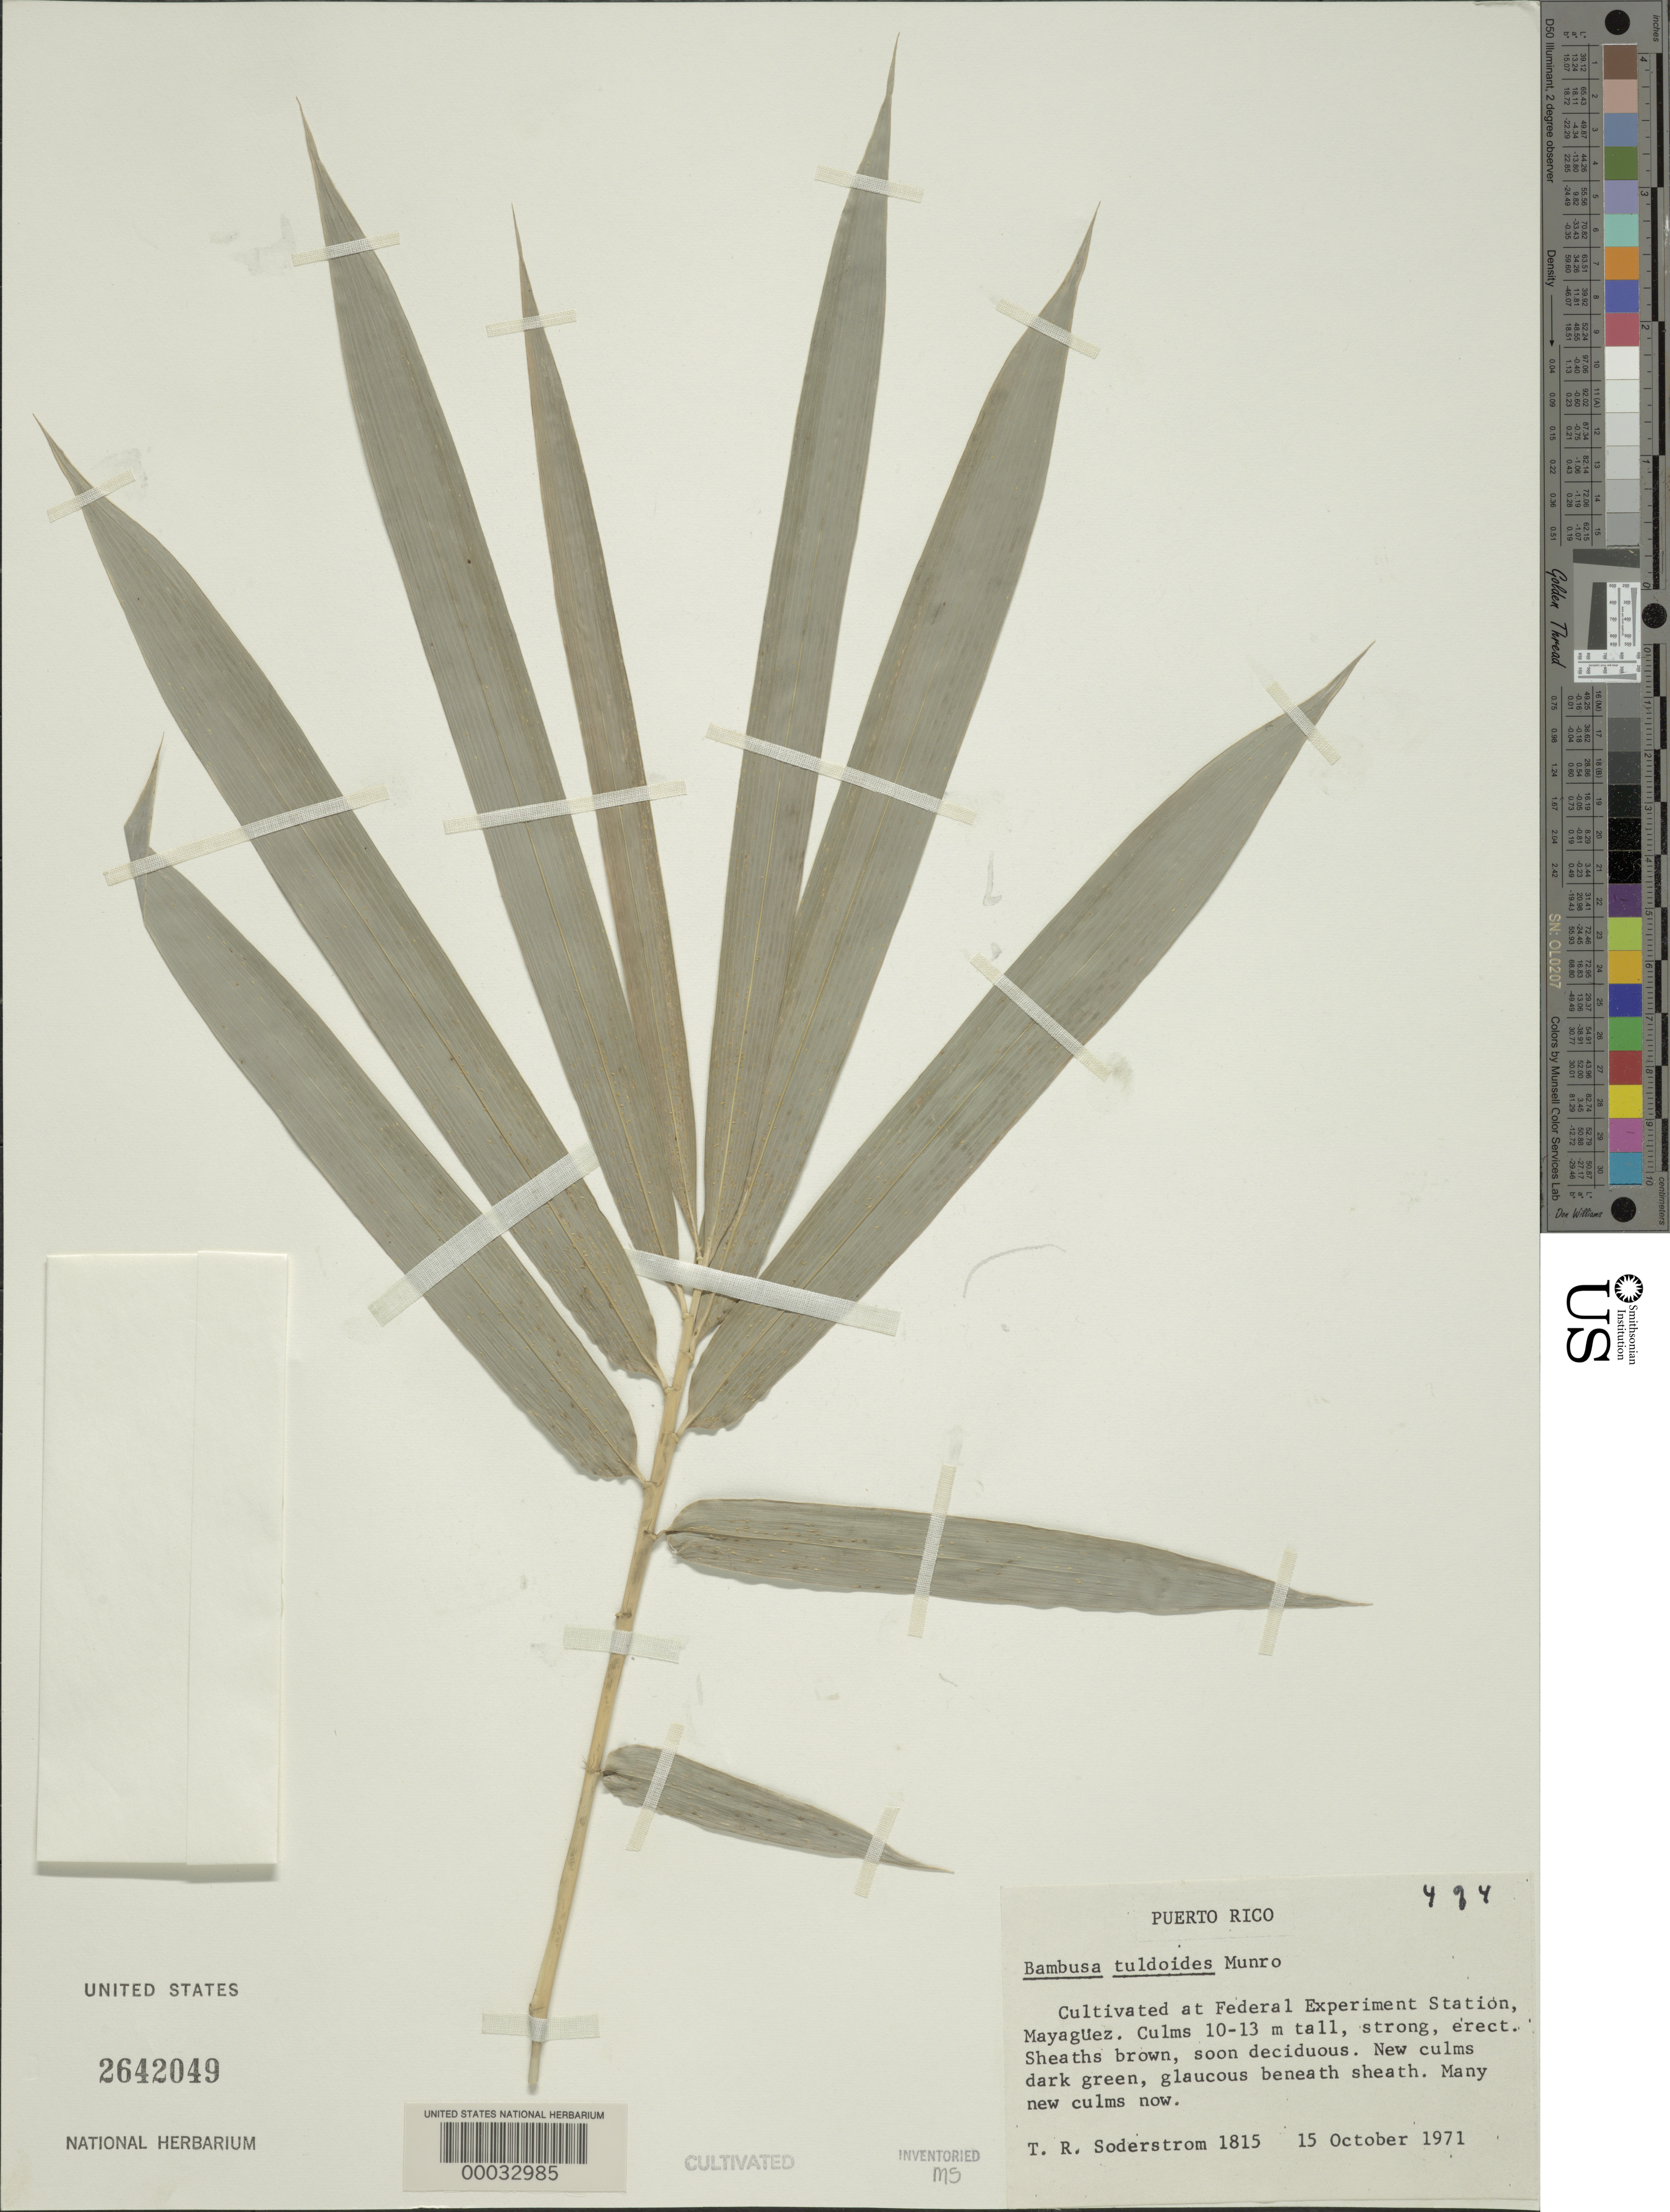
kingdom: Plantae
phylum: Tracheophyta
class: Liliopsida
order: Poales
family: Poaceae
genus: Bambusa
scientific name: Bambusa tuldoides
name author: Munro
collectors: T. R. Soderstrom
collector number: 1815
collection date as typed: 15 Oct 1971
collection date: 1971-10-15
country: Puerto Rico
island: Greater Antilles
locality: Federal experimental station-mayeguez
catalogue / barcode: US 2642049